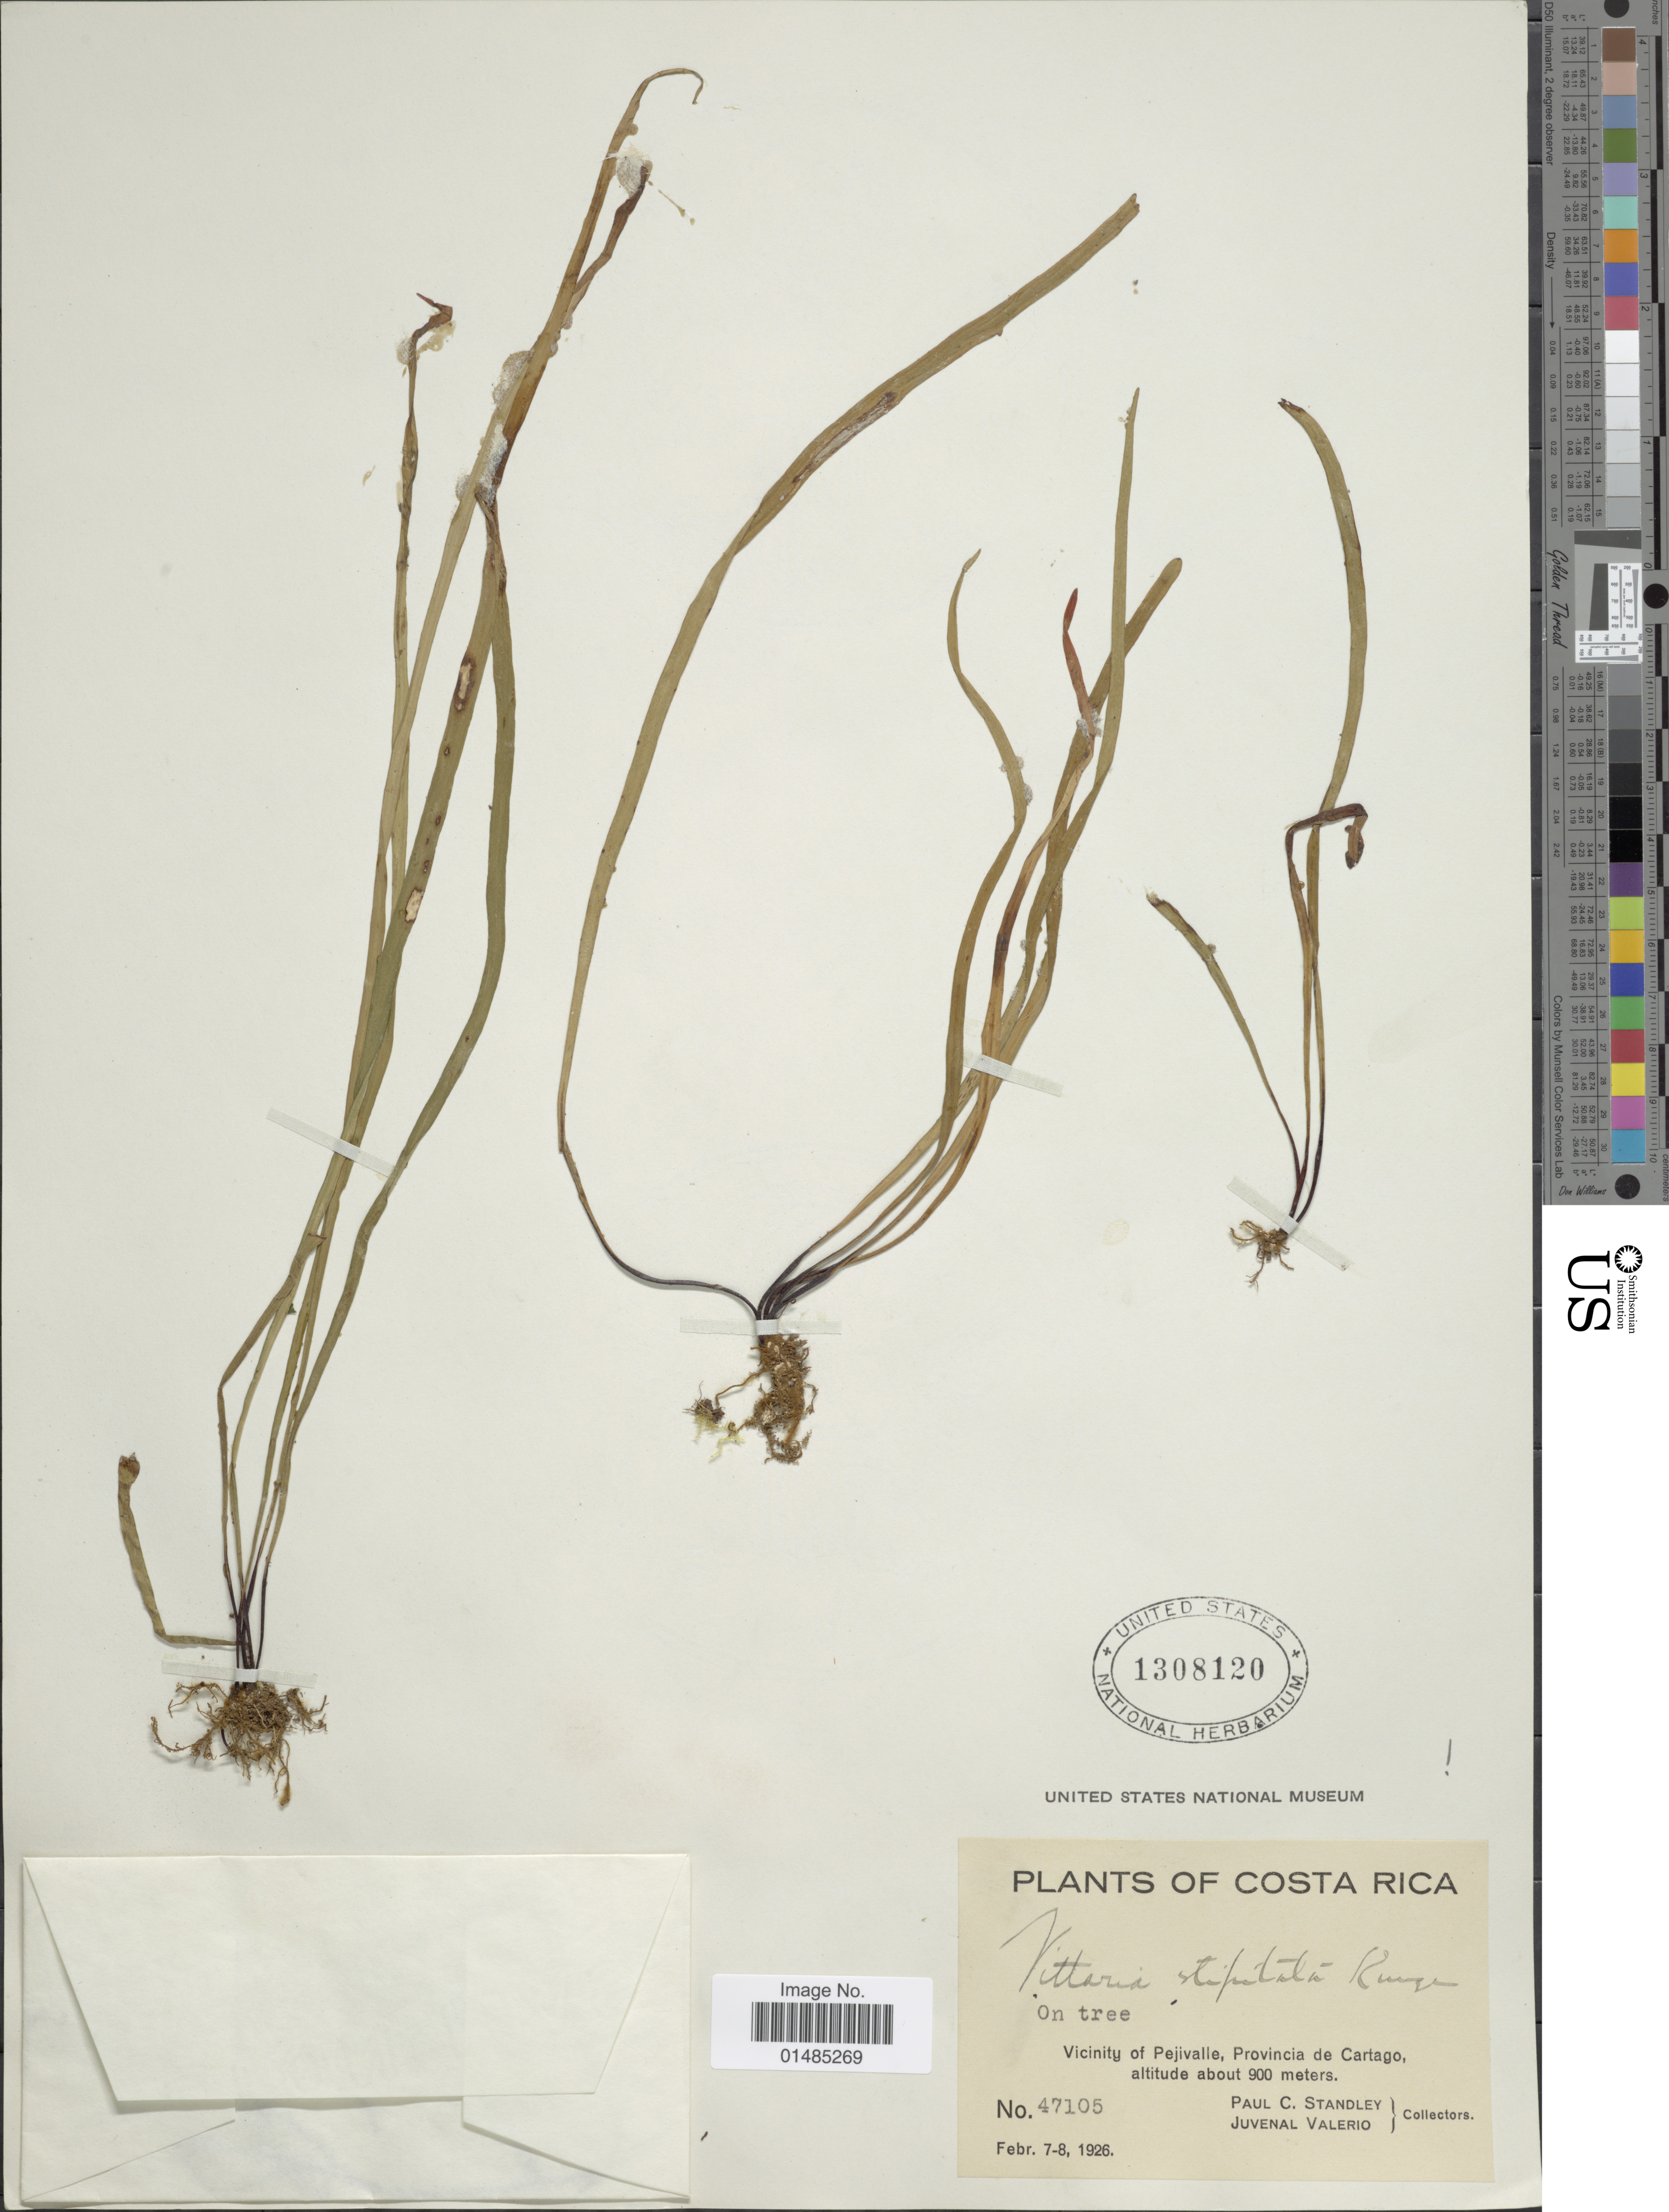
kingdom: Plantae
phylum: Tracheophyta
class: Polypodiopsida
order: Polypodiales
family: Pteridaceae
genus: Radiovittaria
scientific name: Radiovittaria stipitata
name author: (Kunze) E.H. Crane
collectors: P. C. Standley & J. Valerio R.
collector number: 47105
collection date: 1926-02-07/1926-02-08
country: Costa Rica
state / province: Cartago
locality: Vicinity of Pejivalle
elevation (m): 900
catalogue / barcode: US 1308120